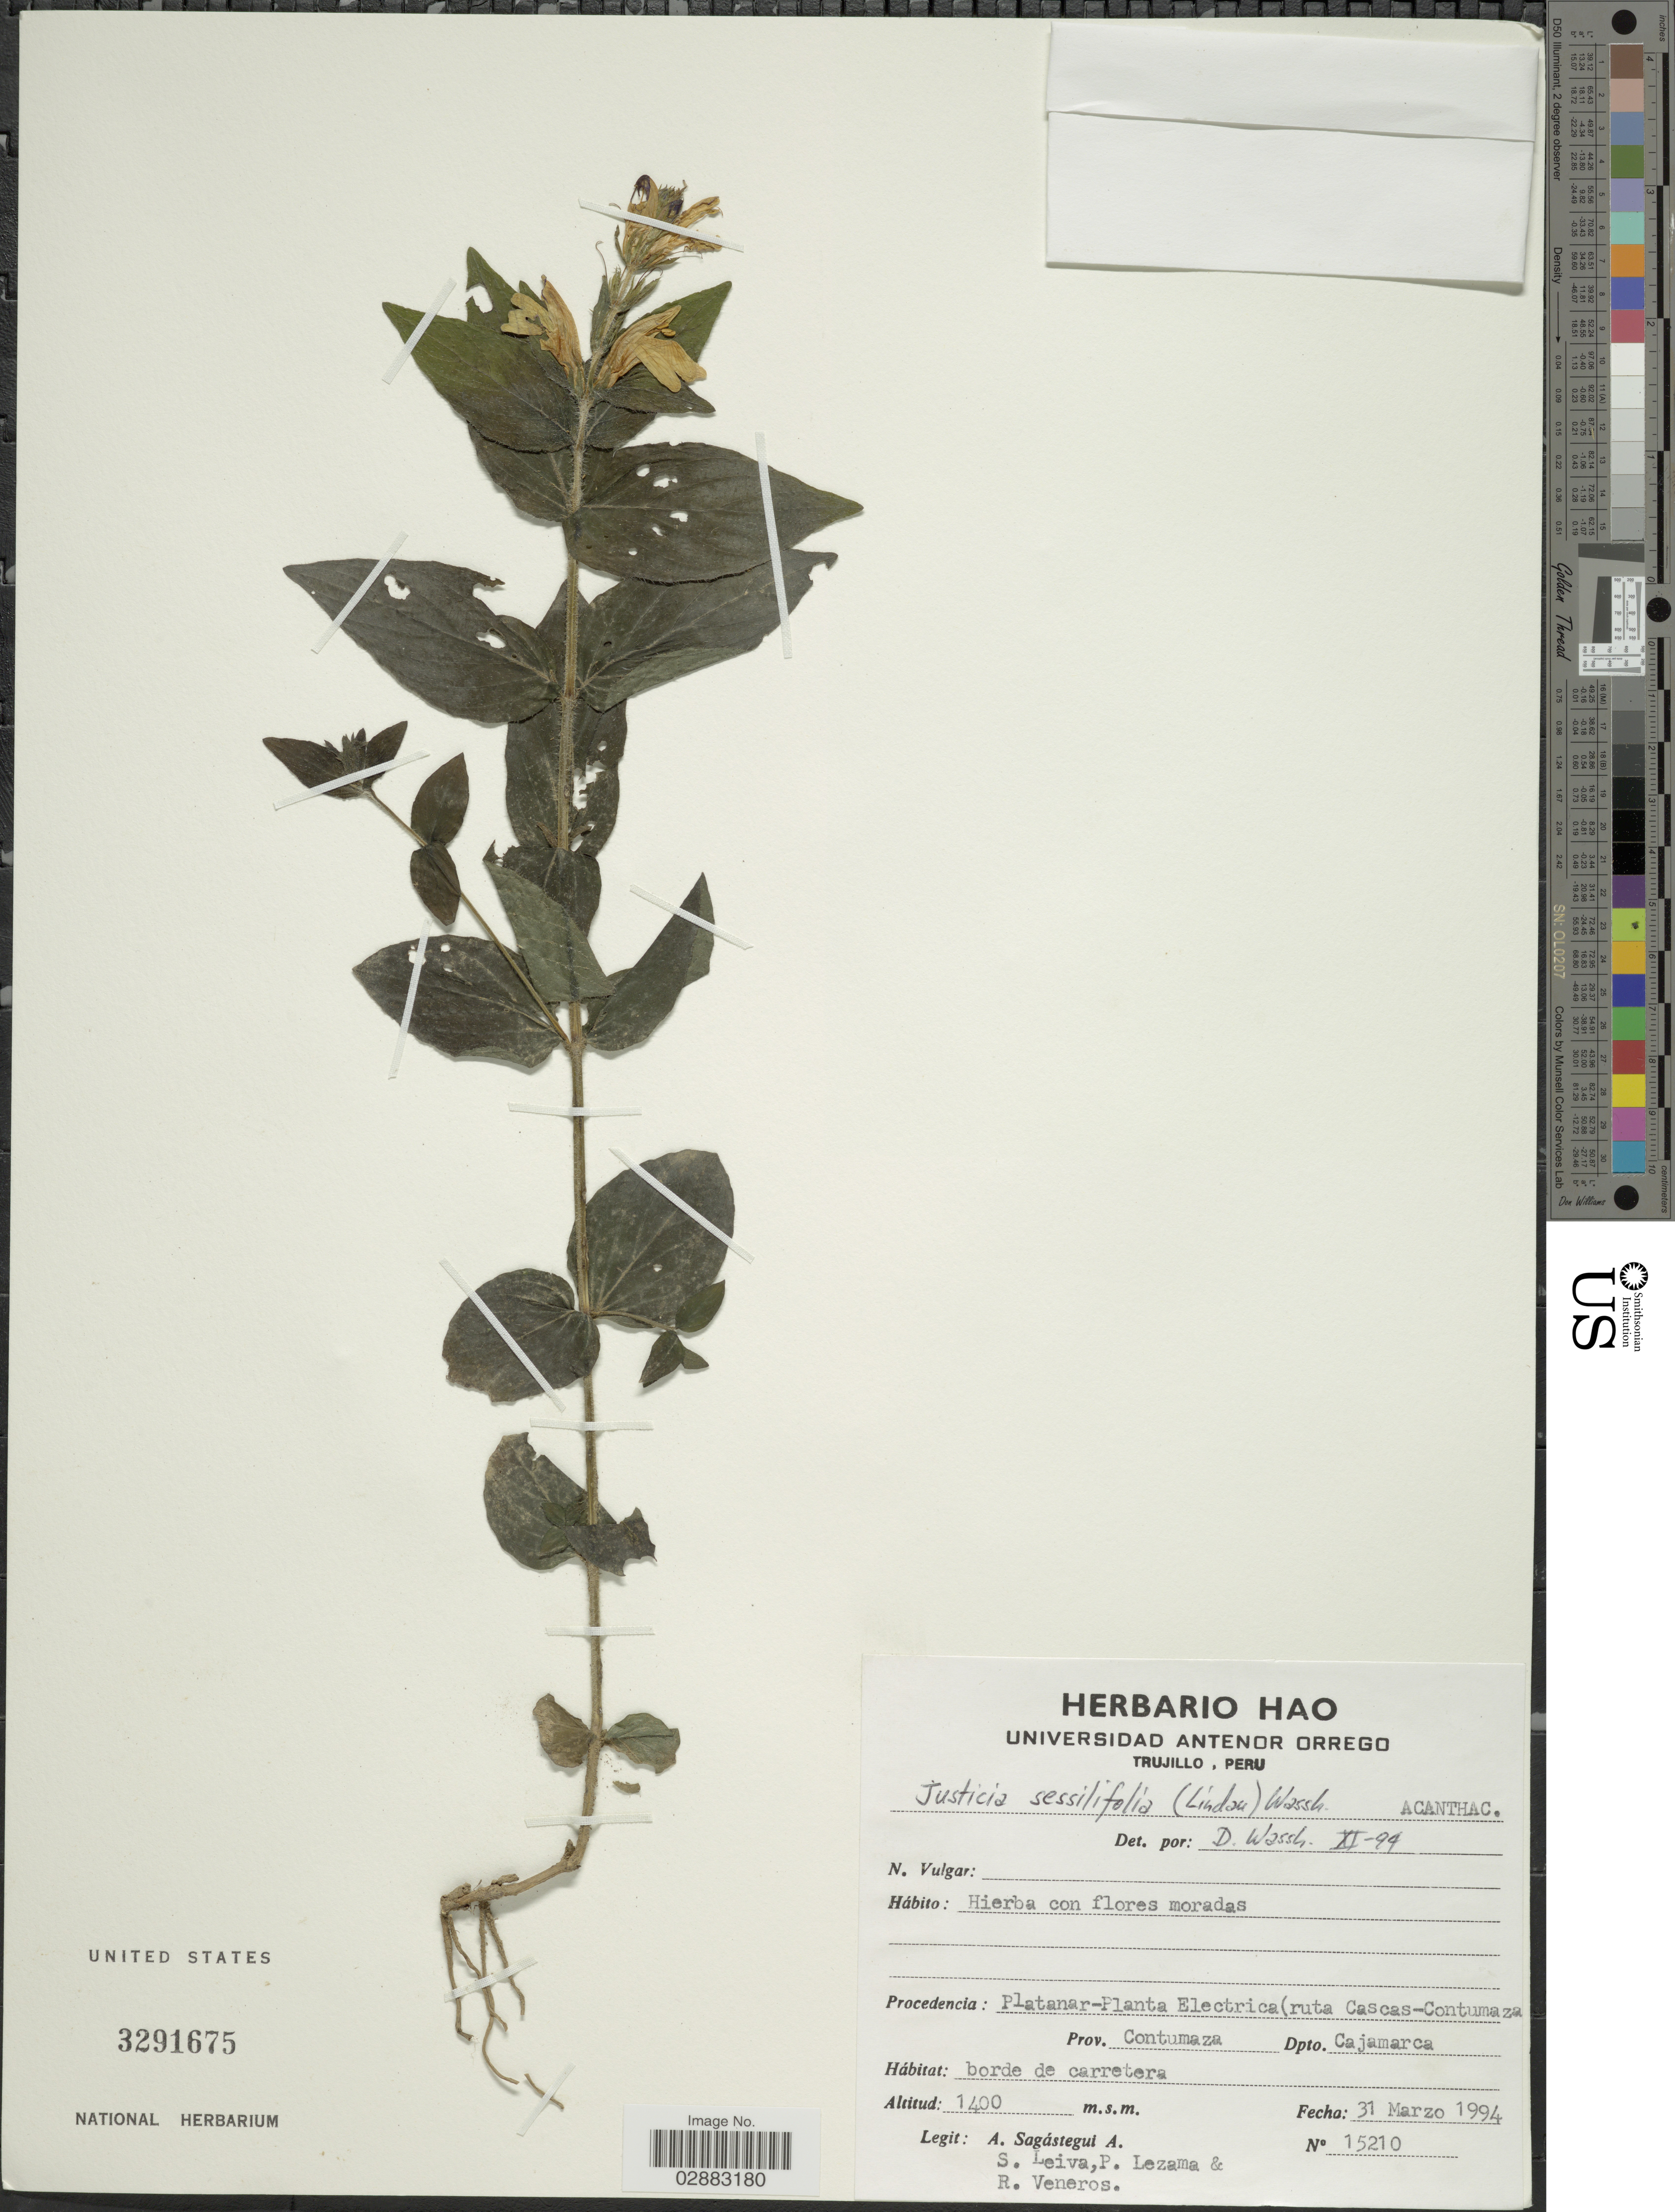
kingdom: Plantae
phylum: Tracheophyta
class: Magnoliopsida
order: Lamiales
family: Acanthaceae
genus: Justicia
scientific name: Justicia sessilifolia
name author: (Lindau) Wassh.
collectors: A. Sagástegui A., S. Leiva, P. Lezama & R. Veneros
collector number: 15210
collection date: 1994-03-31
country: Peru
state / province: Cajamarca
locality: Platanar-Planta Electrica (ruta Cascas-Contumaza). Prov. Contumaza. Dpto. Cajamarca.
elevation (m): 1400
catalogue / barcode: US 3291675